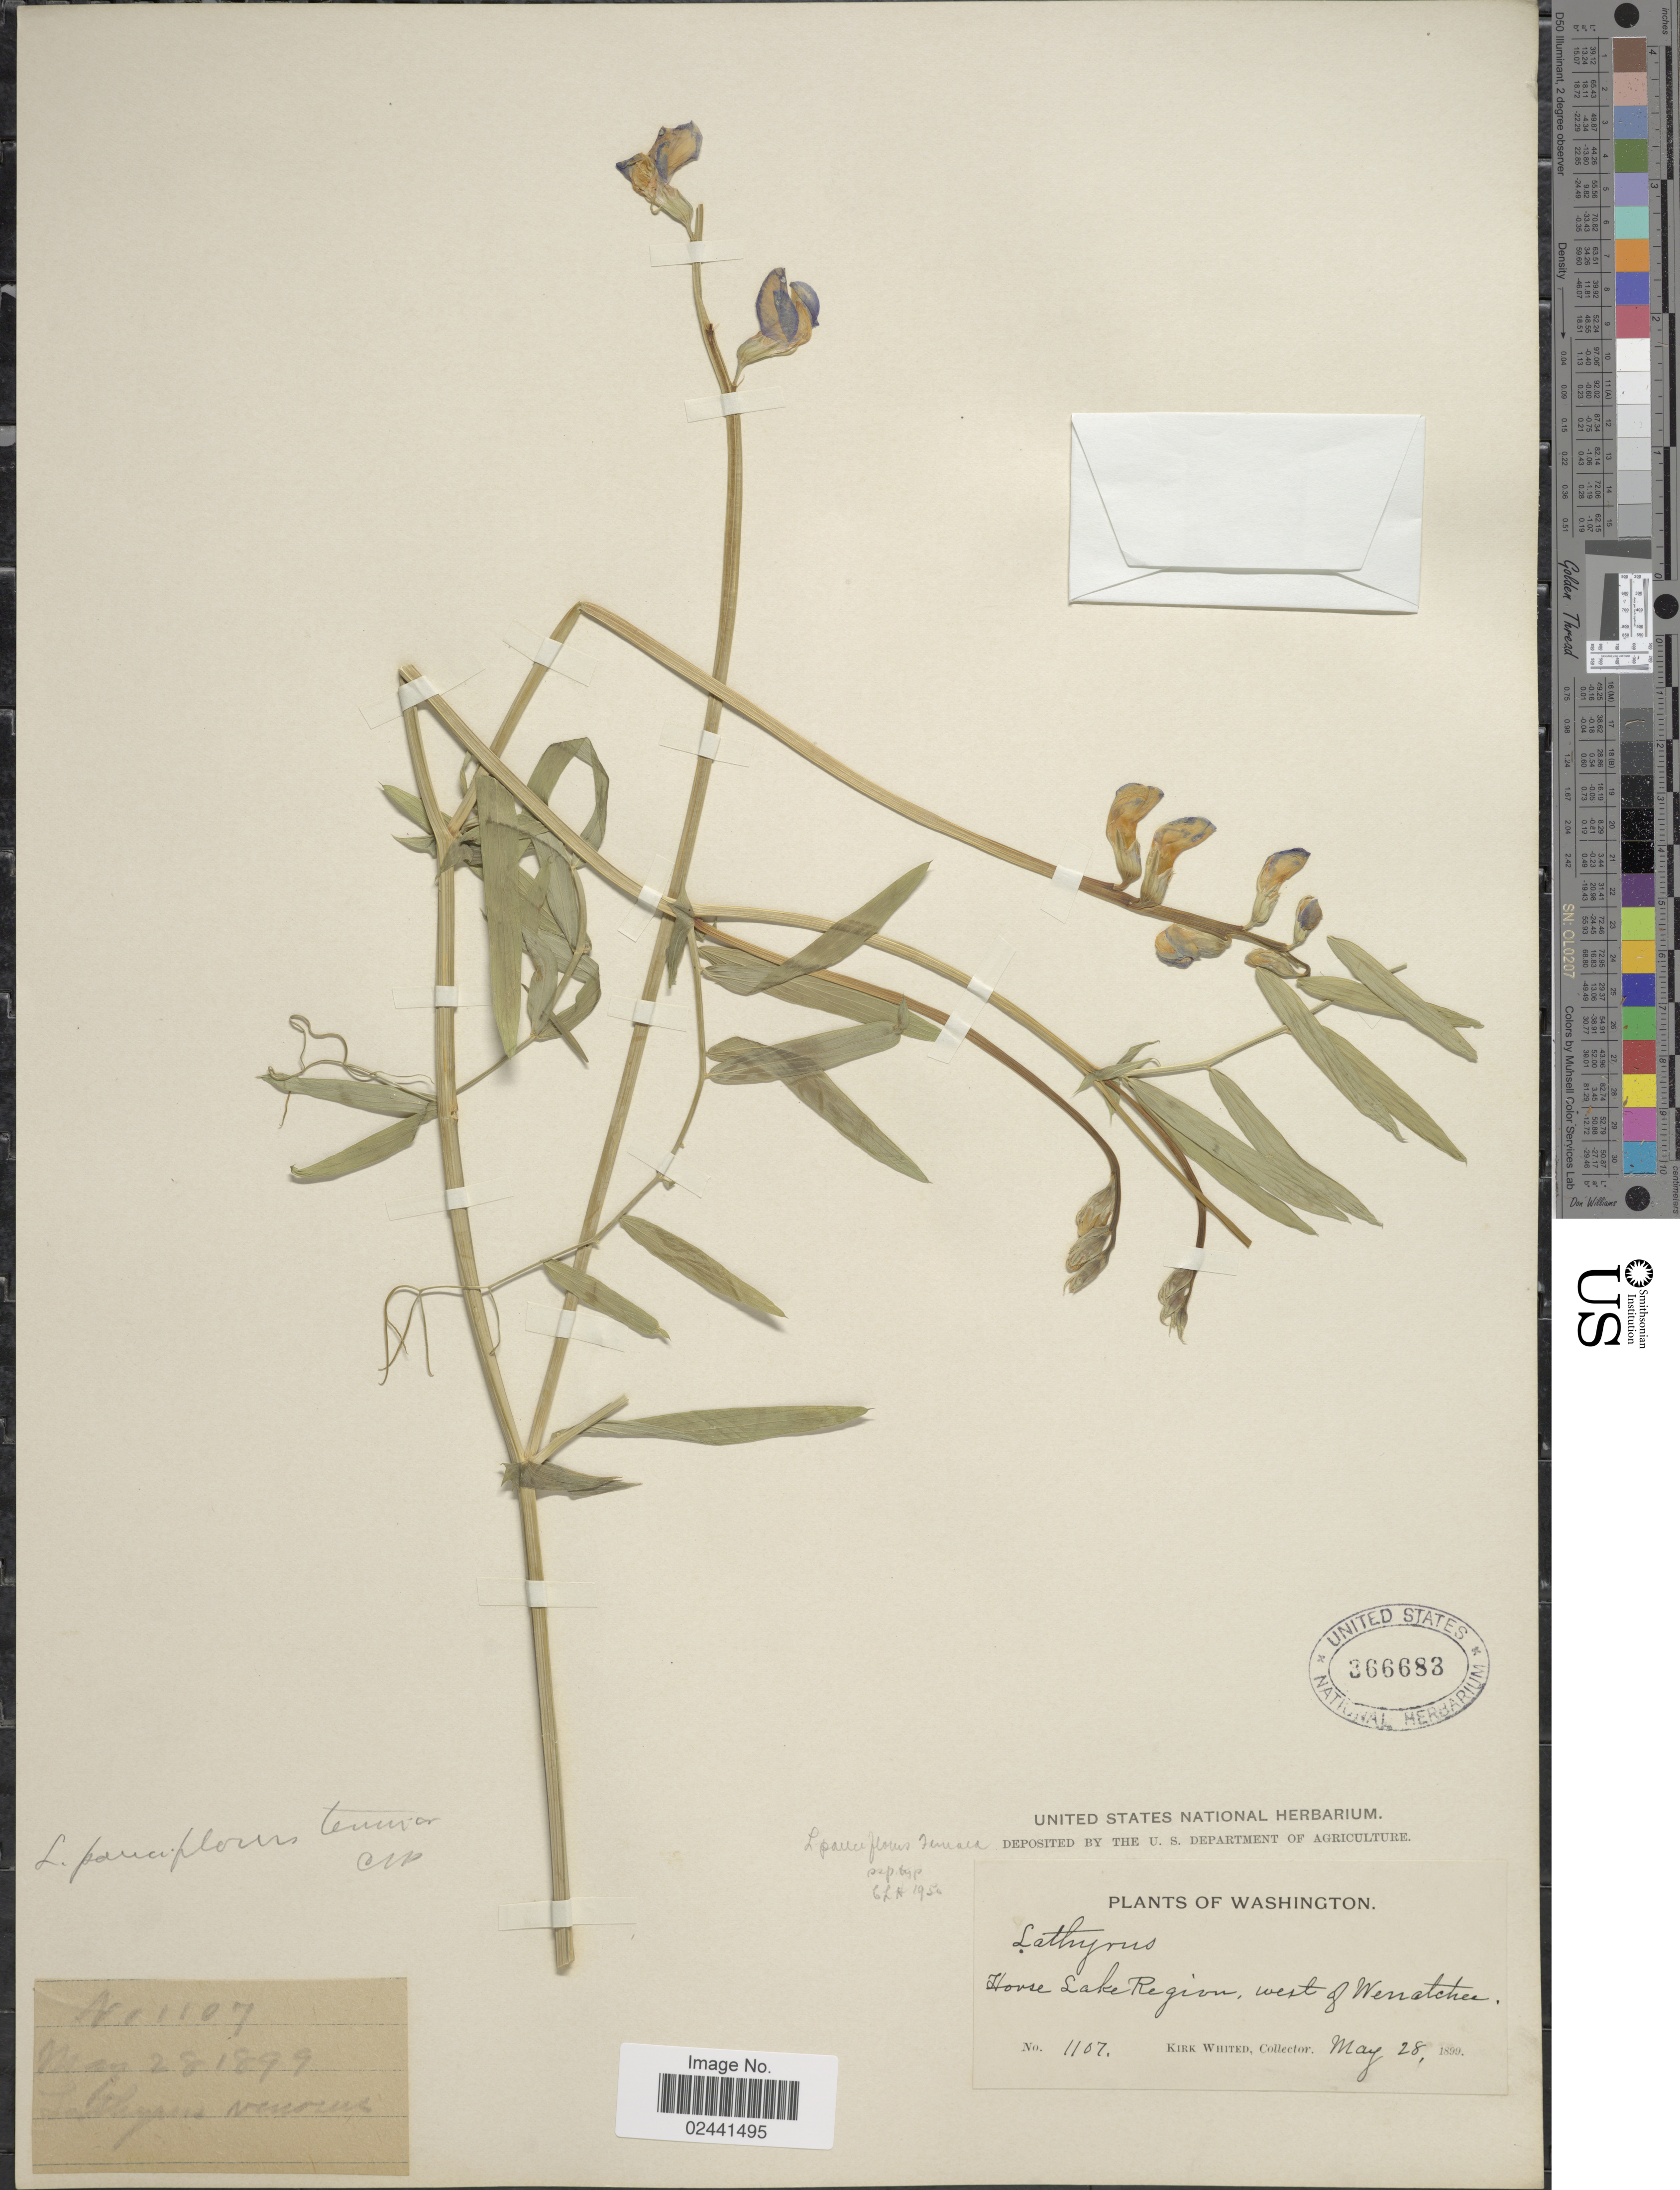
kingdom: Plantae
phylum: Tracheophyta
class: Magnoliopsida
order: Fabales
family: Fabaceae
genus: Lathyrus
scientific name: Lathyrus pauciflorus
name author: Fernald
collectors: K. Whited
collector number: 1107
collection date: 1899-05-28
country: United States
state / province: Washington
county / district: Chelan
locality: Horse Lake Region, west of Wenatchee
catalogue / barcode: US 366683